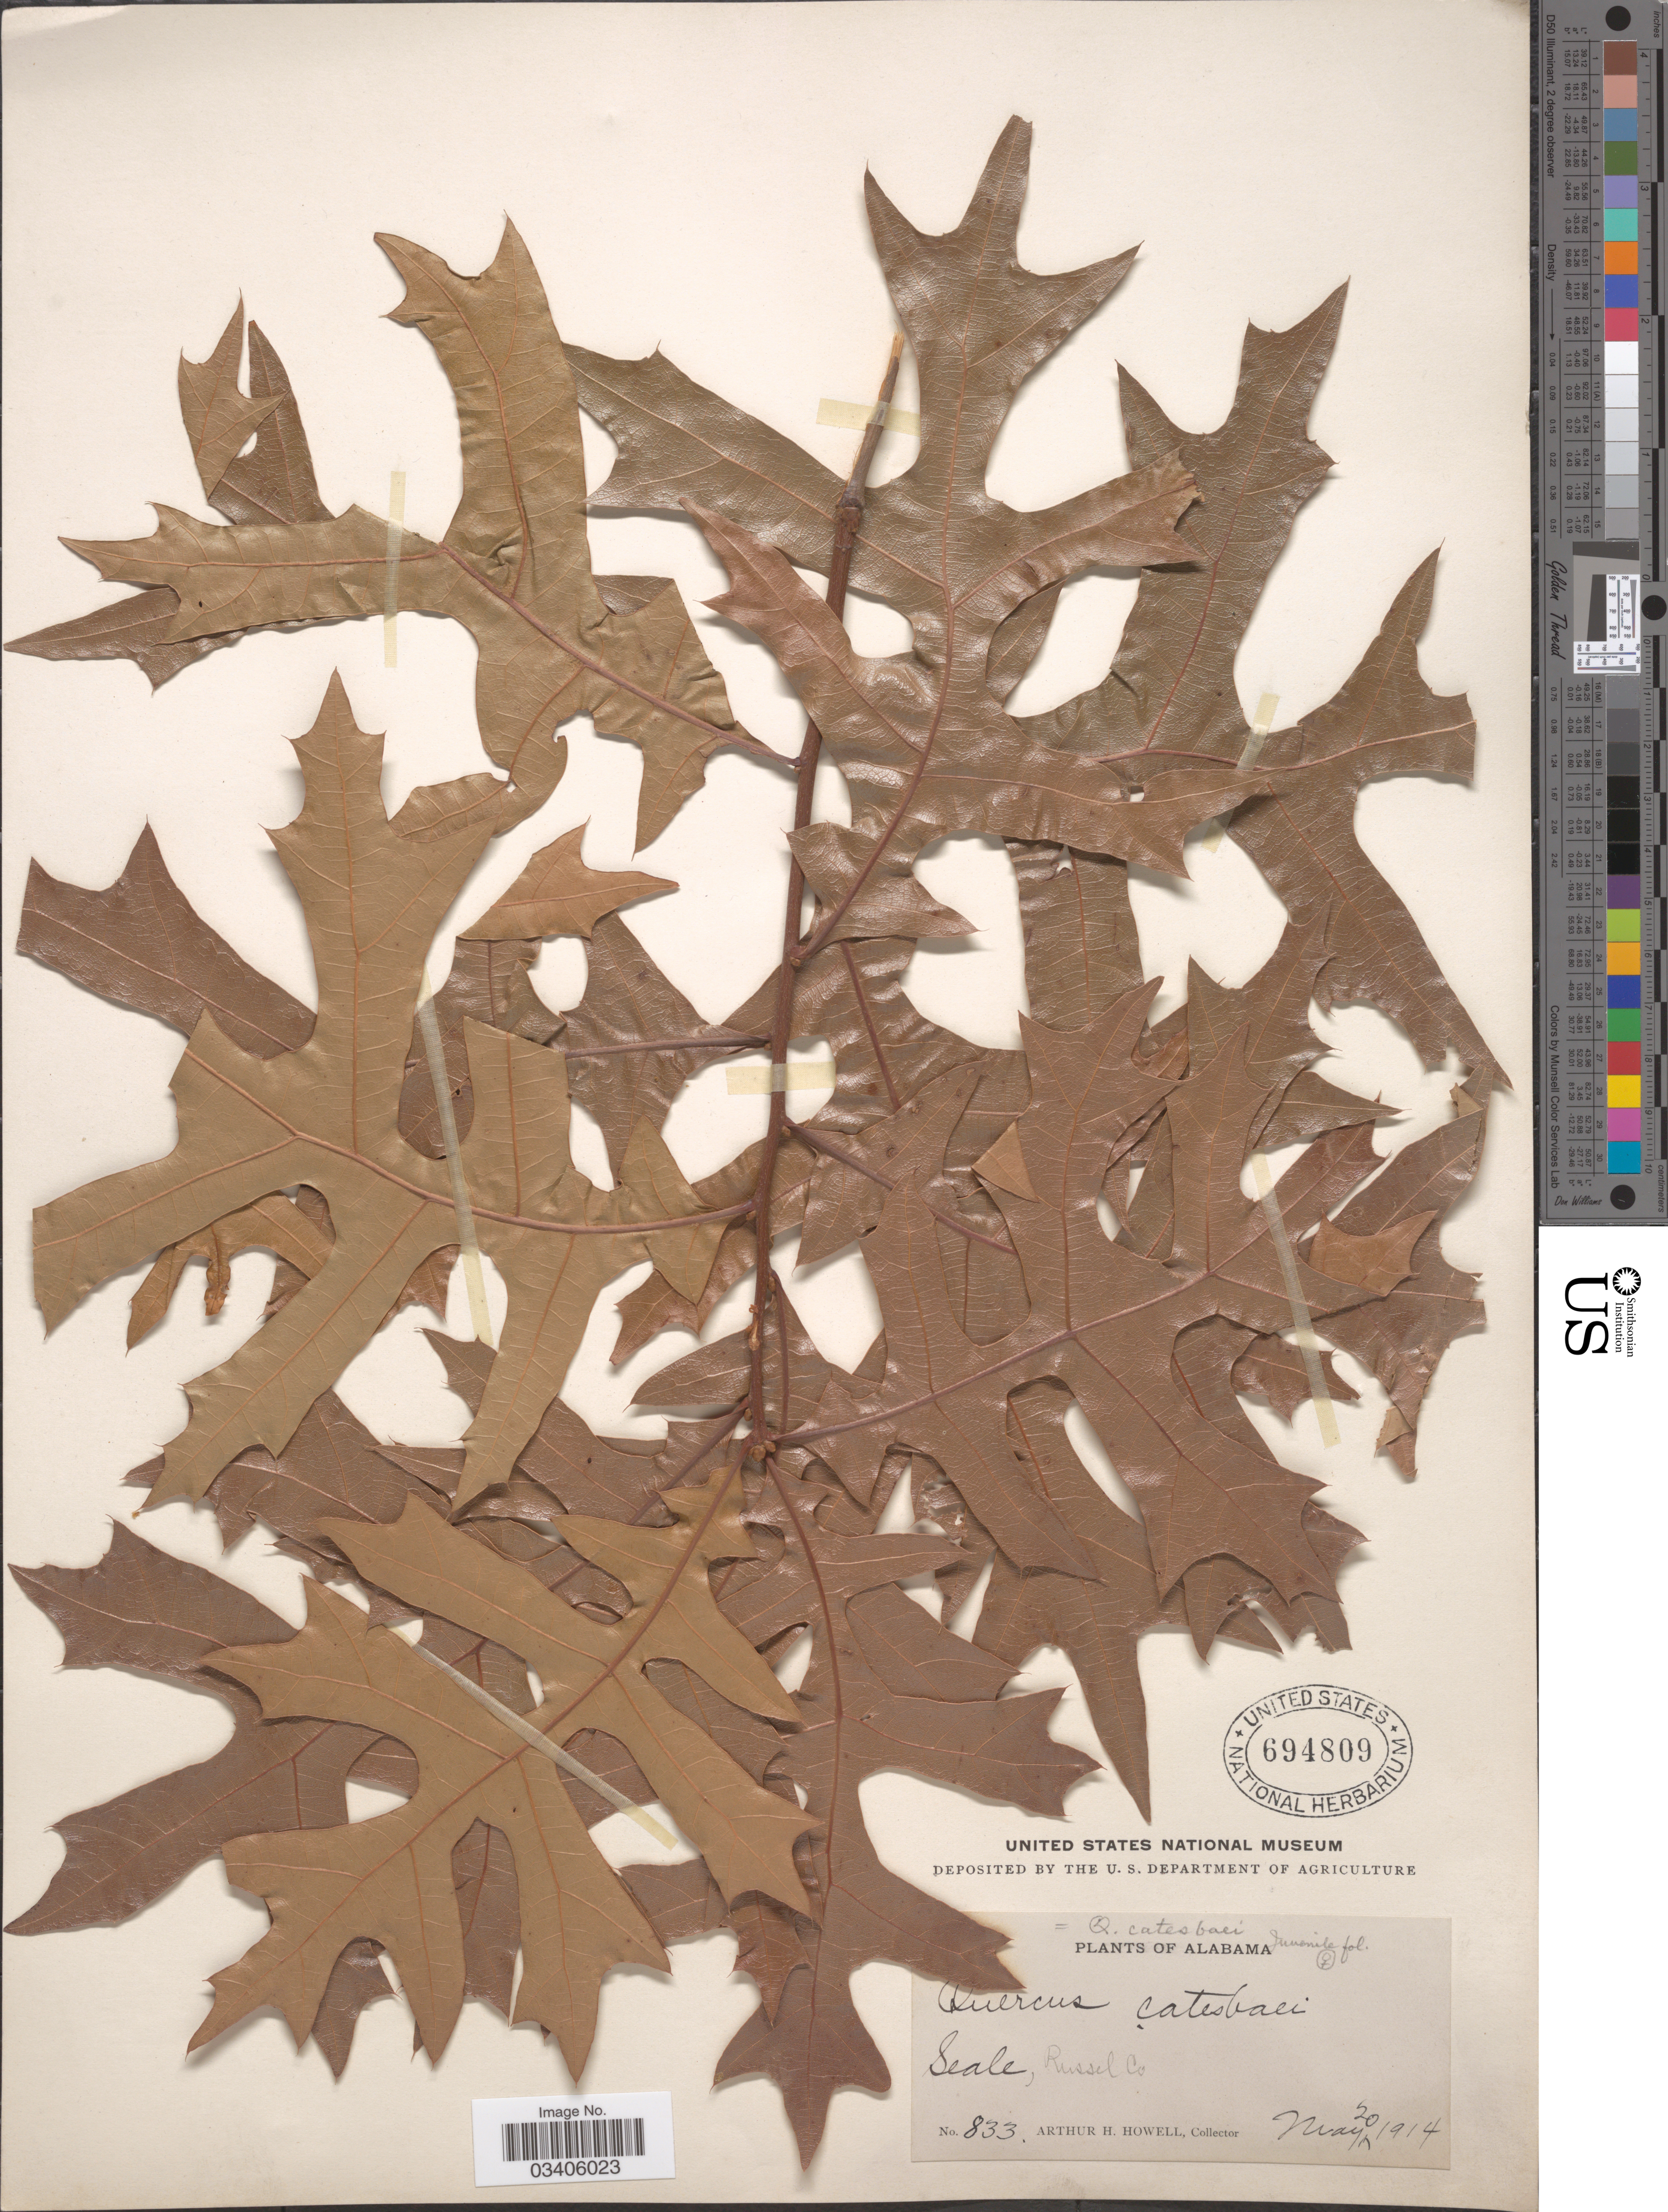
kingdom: Plantae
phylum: Tracheophyta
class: Magnoliopsida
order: Fagales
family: Fagaceae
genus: Quercus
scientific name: Quercus laevis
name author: Walter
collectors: A. H. Howell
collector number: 833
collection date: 1914-05-20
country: United States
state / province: Alabama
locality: Seale, Russel Co.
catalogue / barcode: US 694809